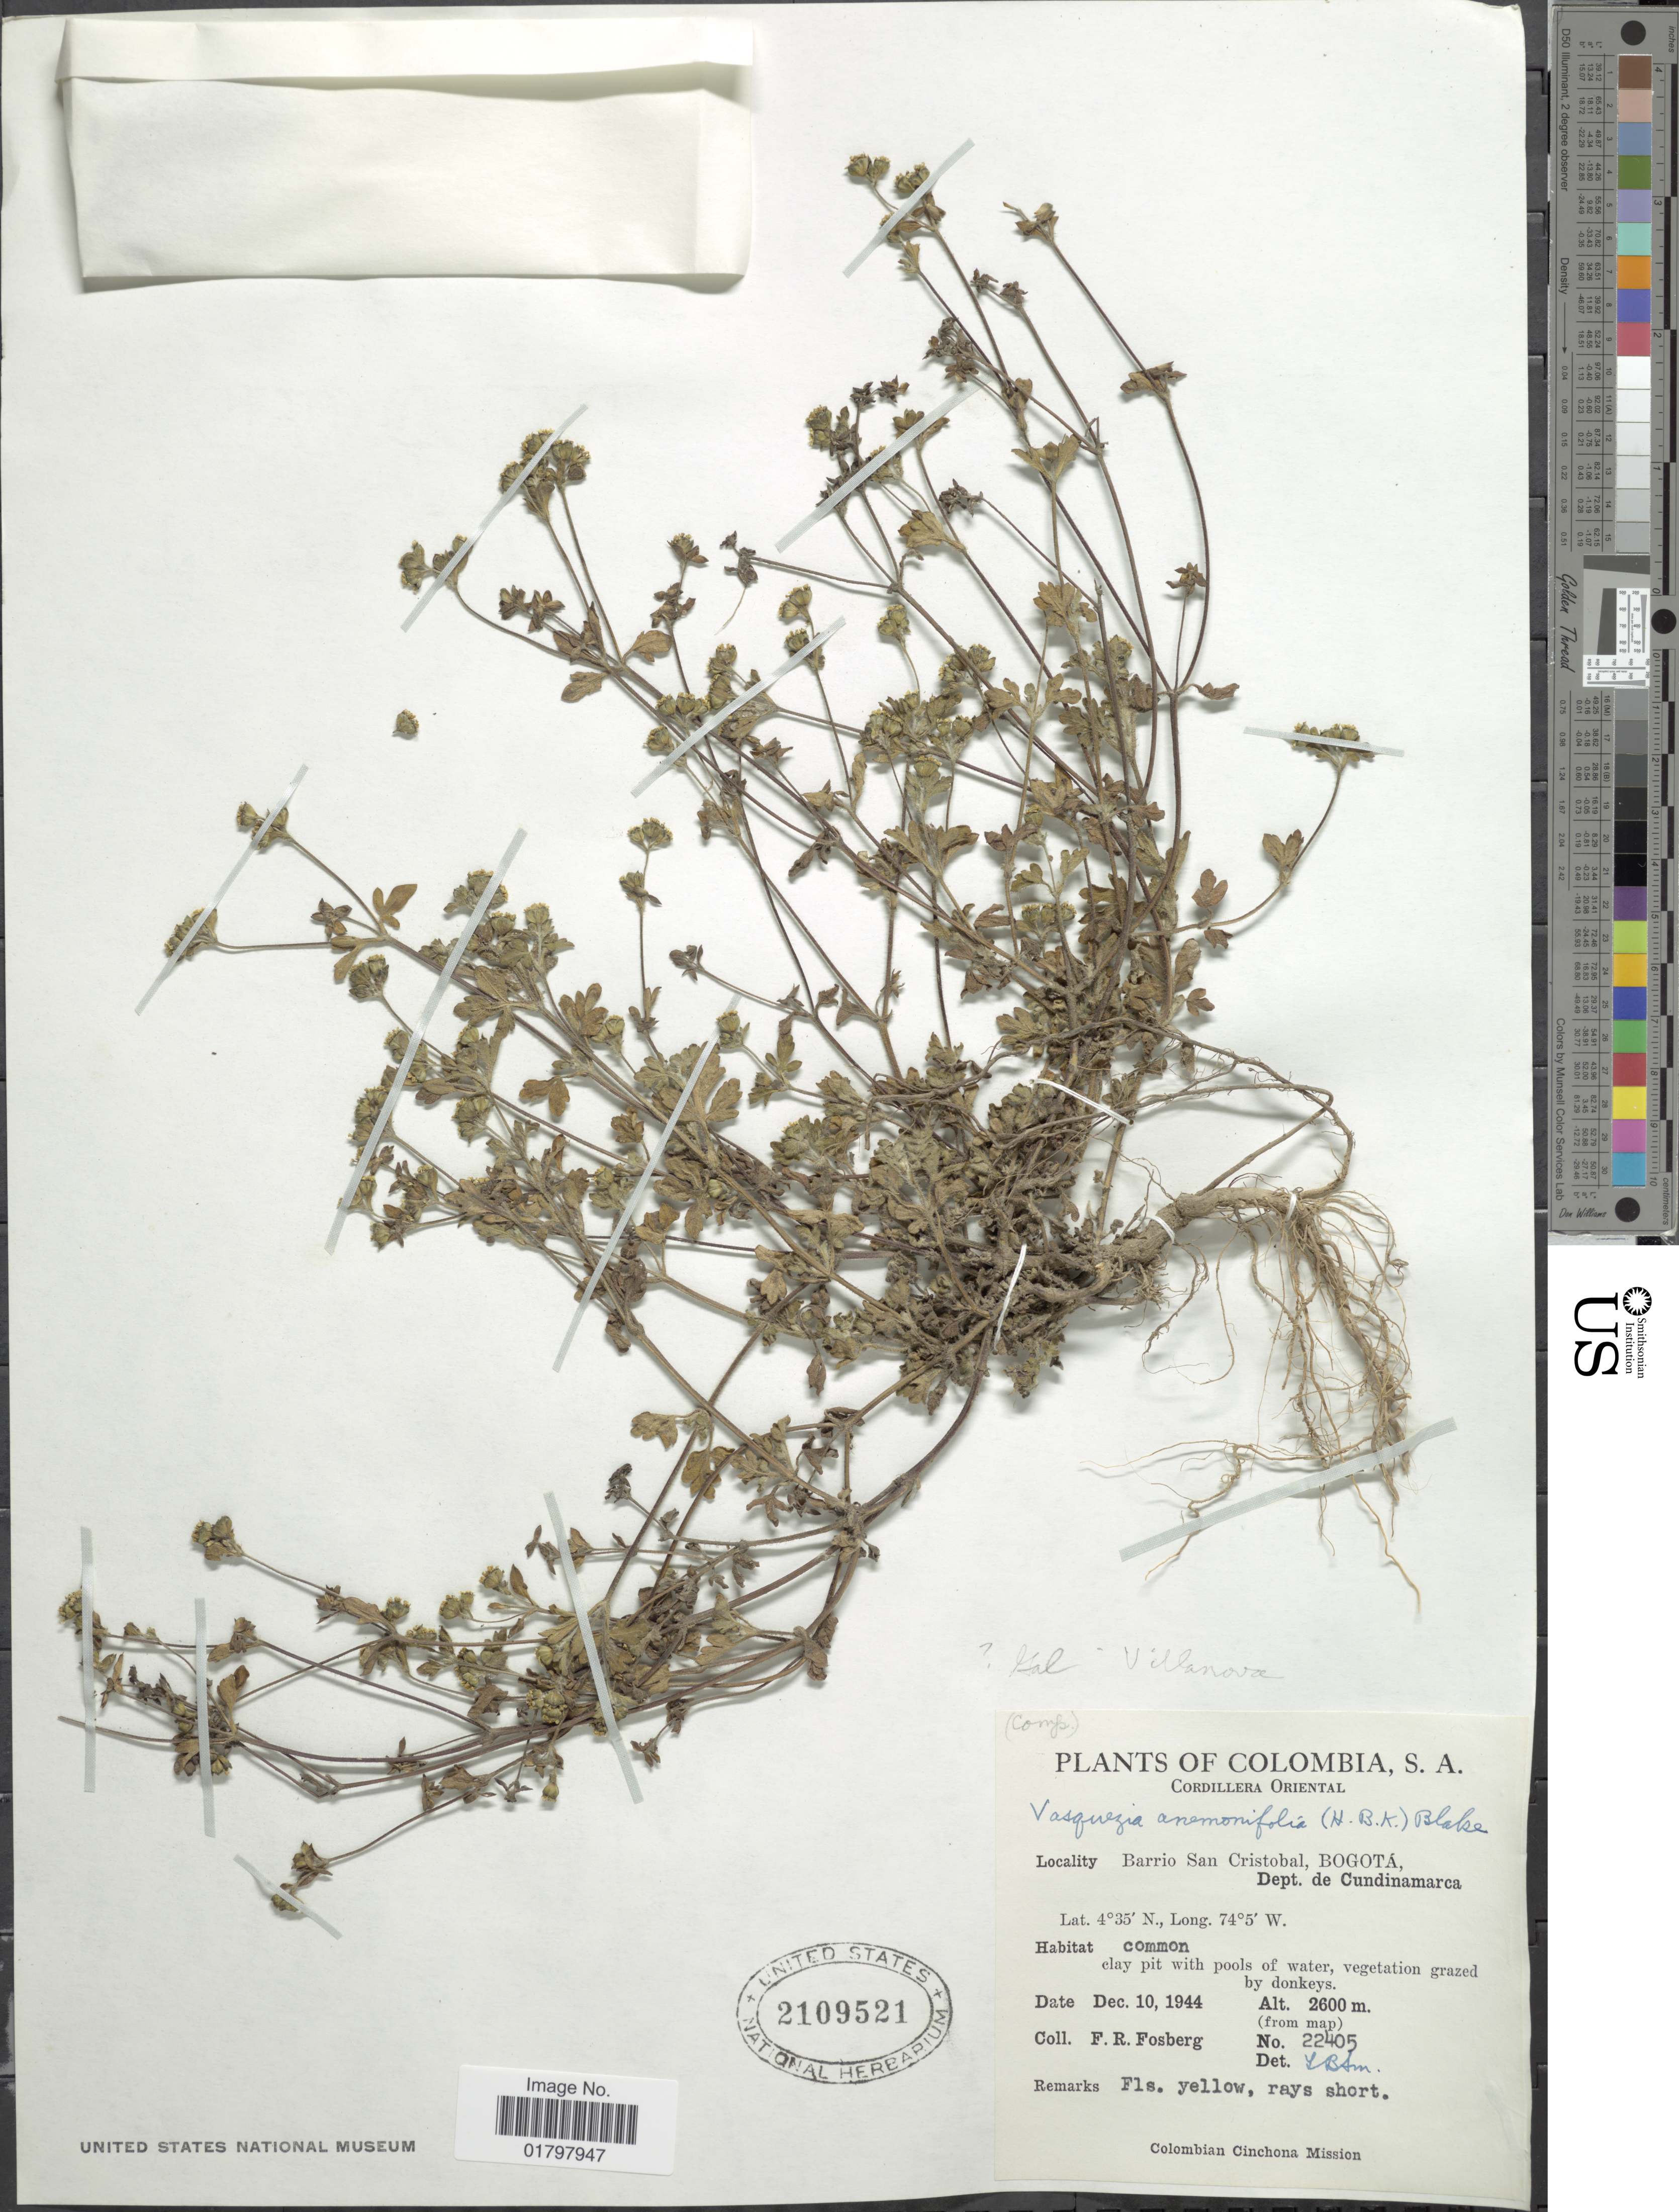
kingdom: Plantae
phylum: Tracheophyta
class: Magnoliopsida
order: Asterales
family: Asteraceae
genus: Vasquesia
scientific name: Vasquesia anemonifolia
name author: (Kunth) Less.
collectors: F. R. Fosberg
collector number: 22405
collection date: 1944-12-10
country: Colombia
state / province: Cundinamarca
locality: Cordillera Oriental. Barrio San Cristobal, Bogotá, Dept. de Cundinamarca.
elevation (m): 2600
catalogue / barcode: US 2109521